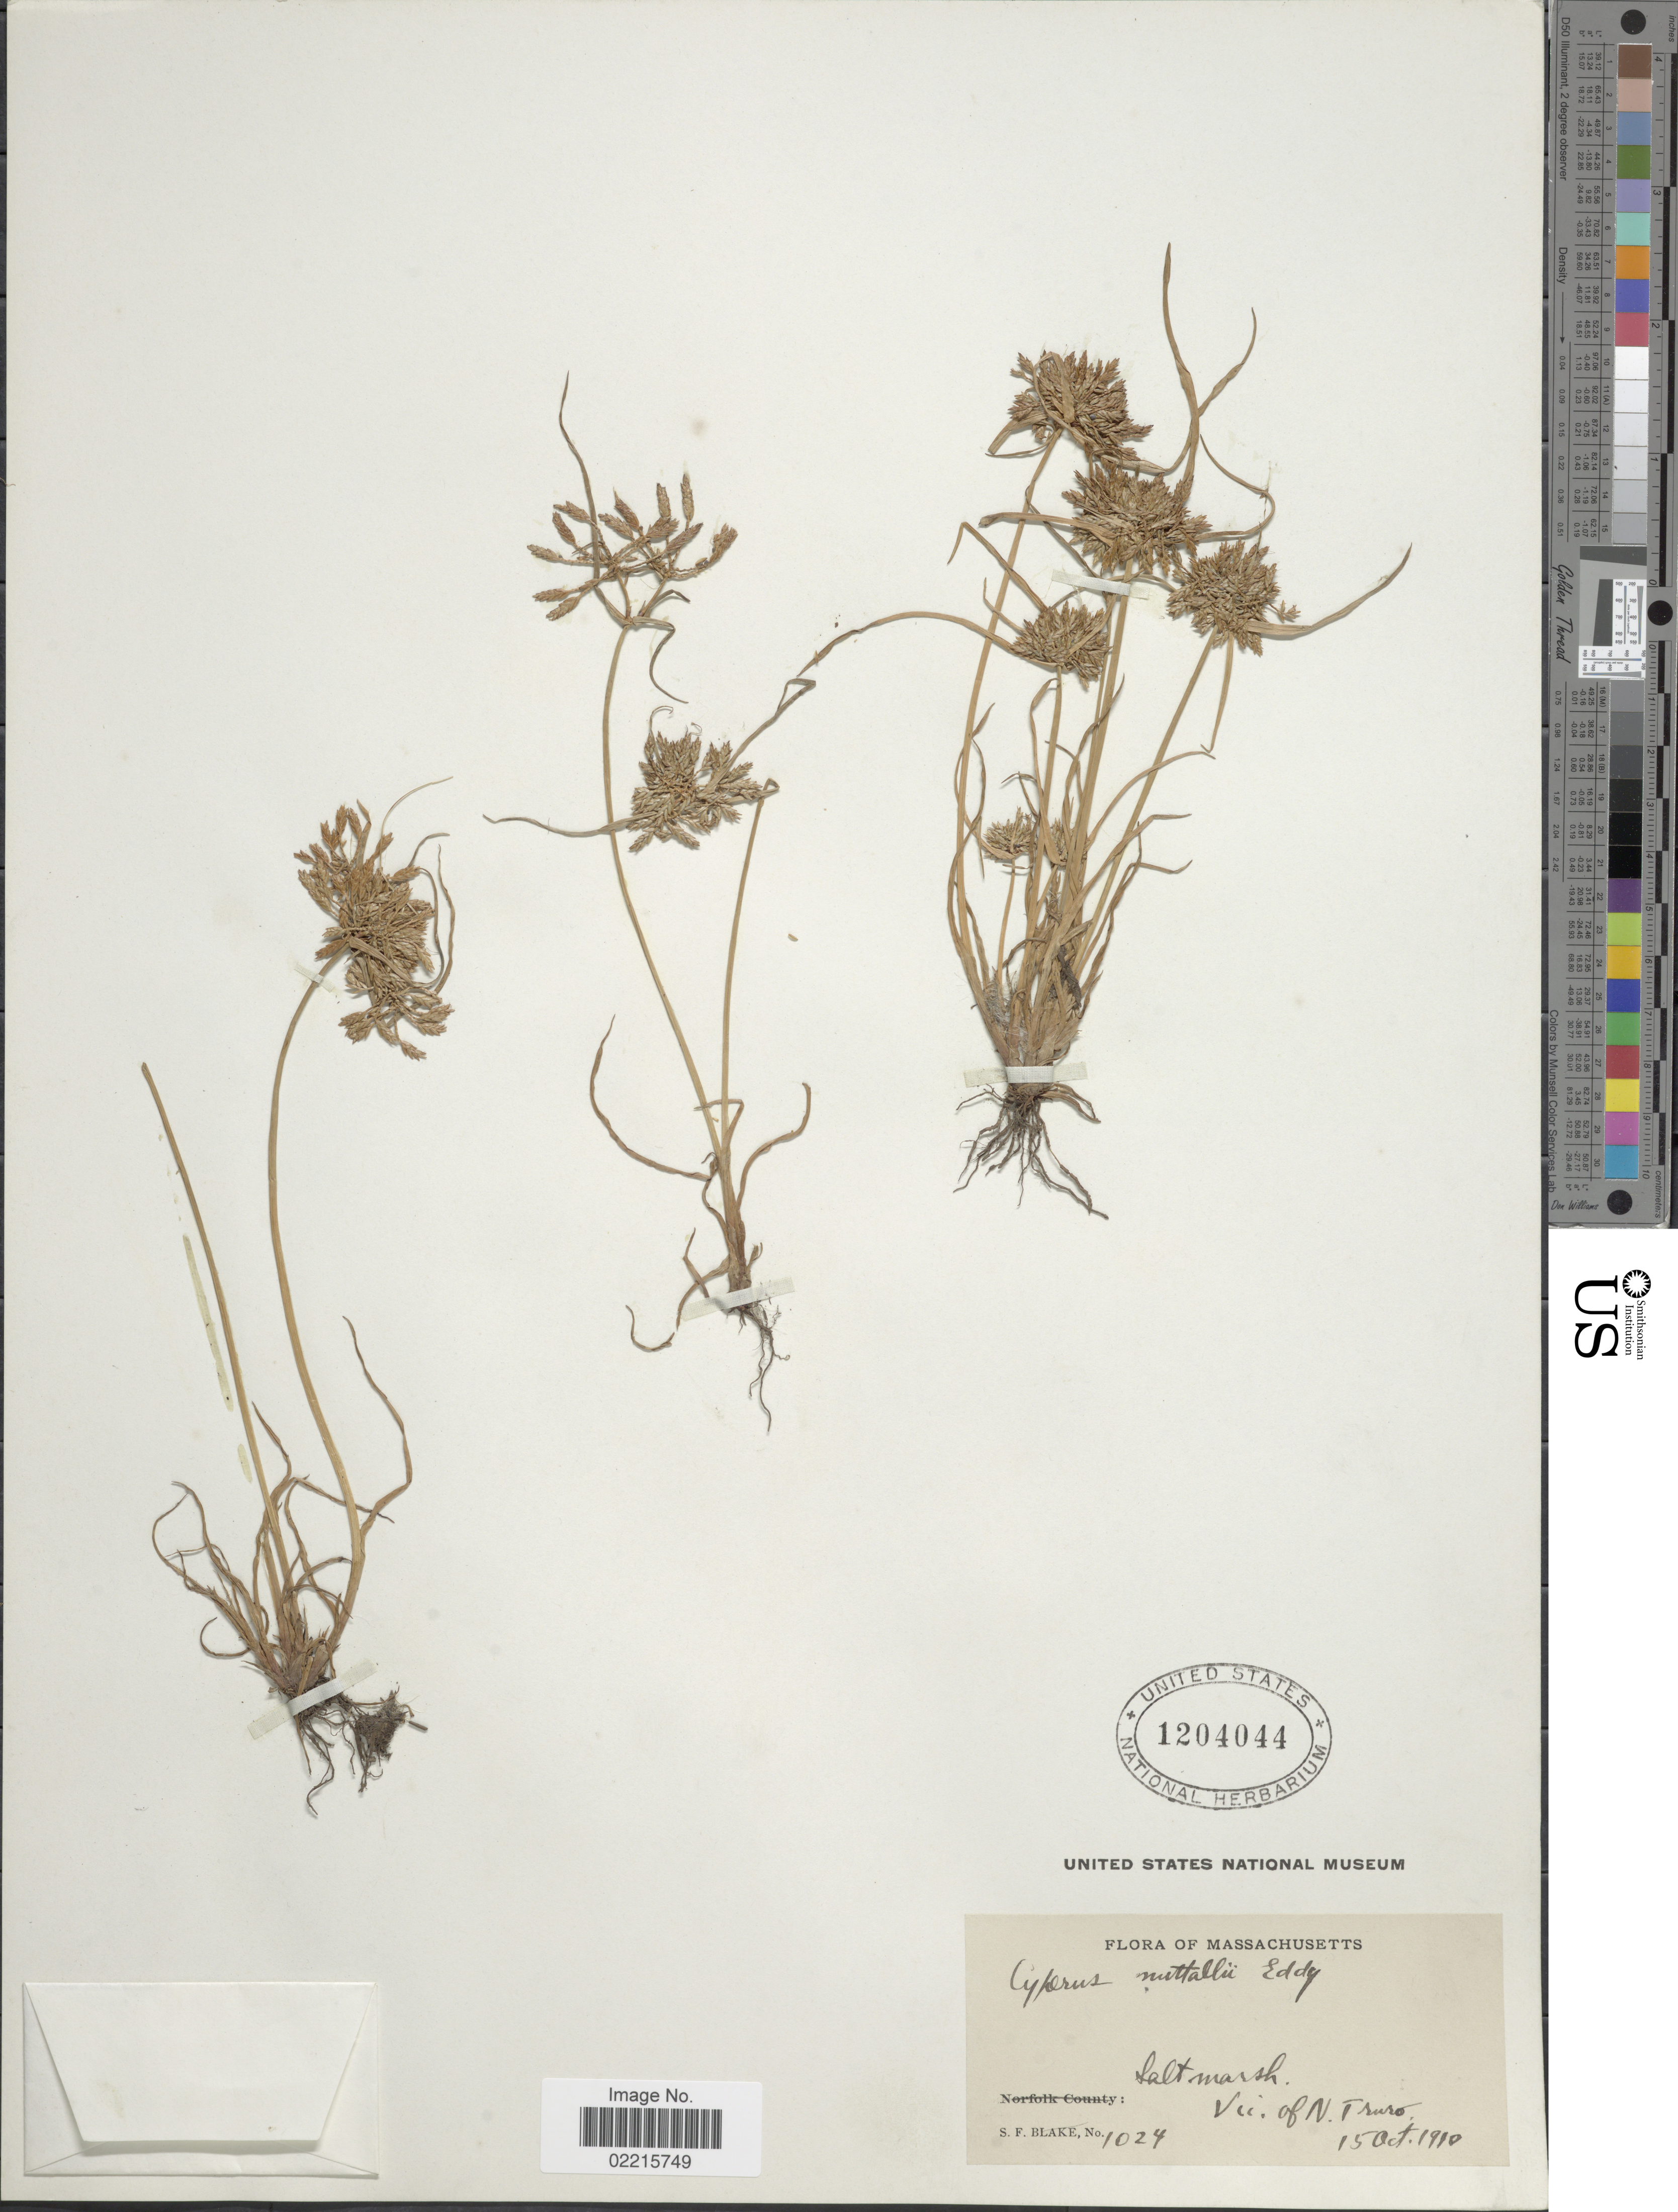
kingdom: Plantae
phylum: Tracheophyta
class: Liliopsida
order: Poales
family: Cyperaceae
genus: Cyperus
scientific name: Cyperus filicinus Vahl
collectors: S. Blake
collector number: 1024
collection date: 1910-10-15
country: United States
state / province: Massachusetts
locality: Vic. of N. Truro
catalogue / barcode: US 1204044